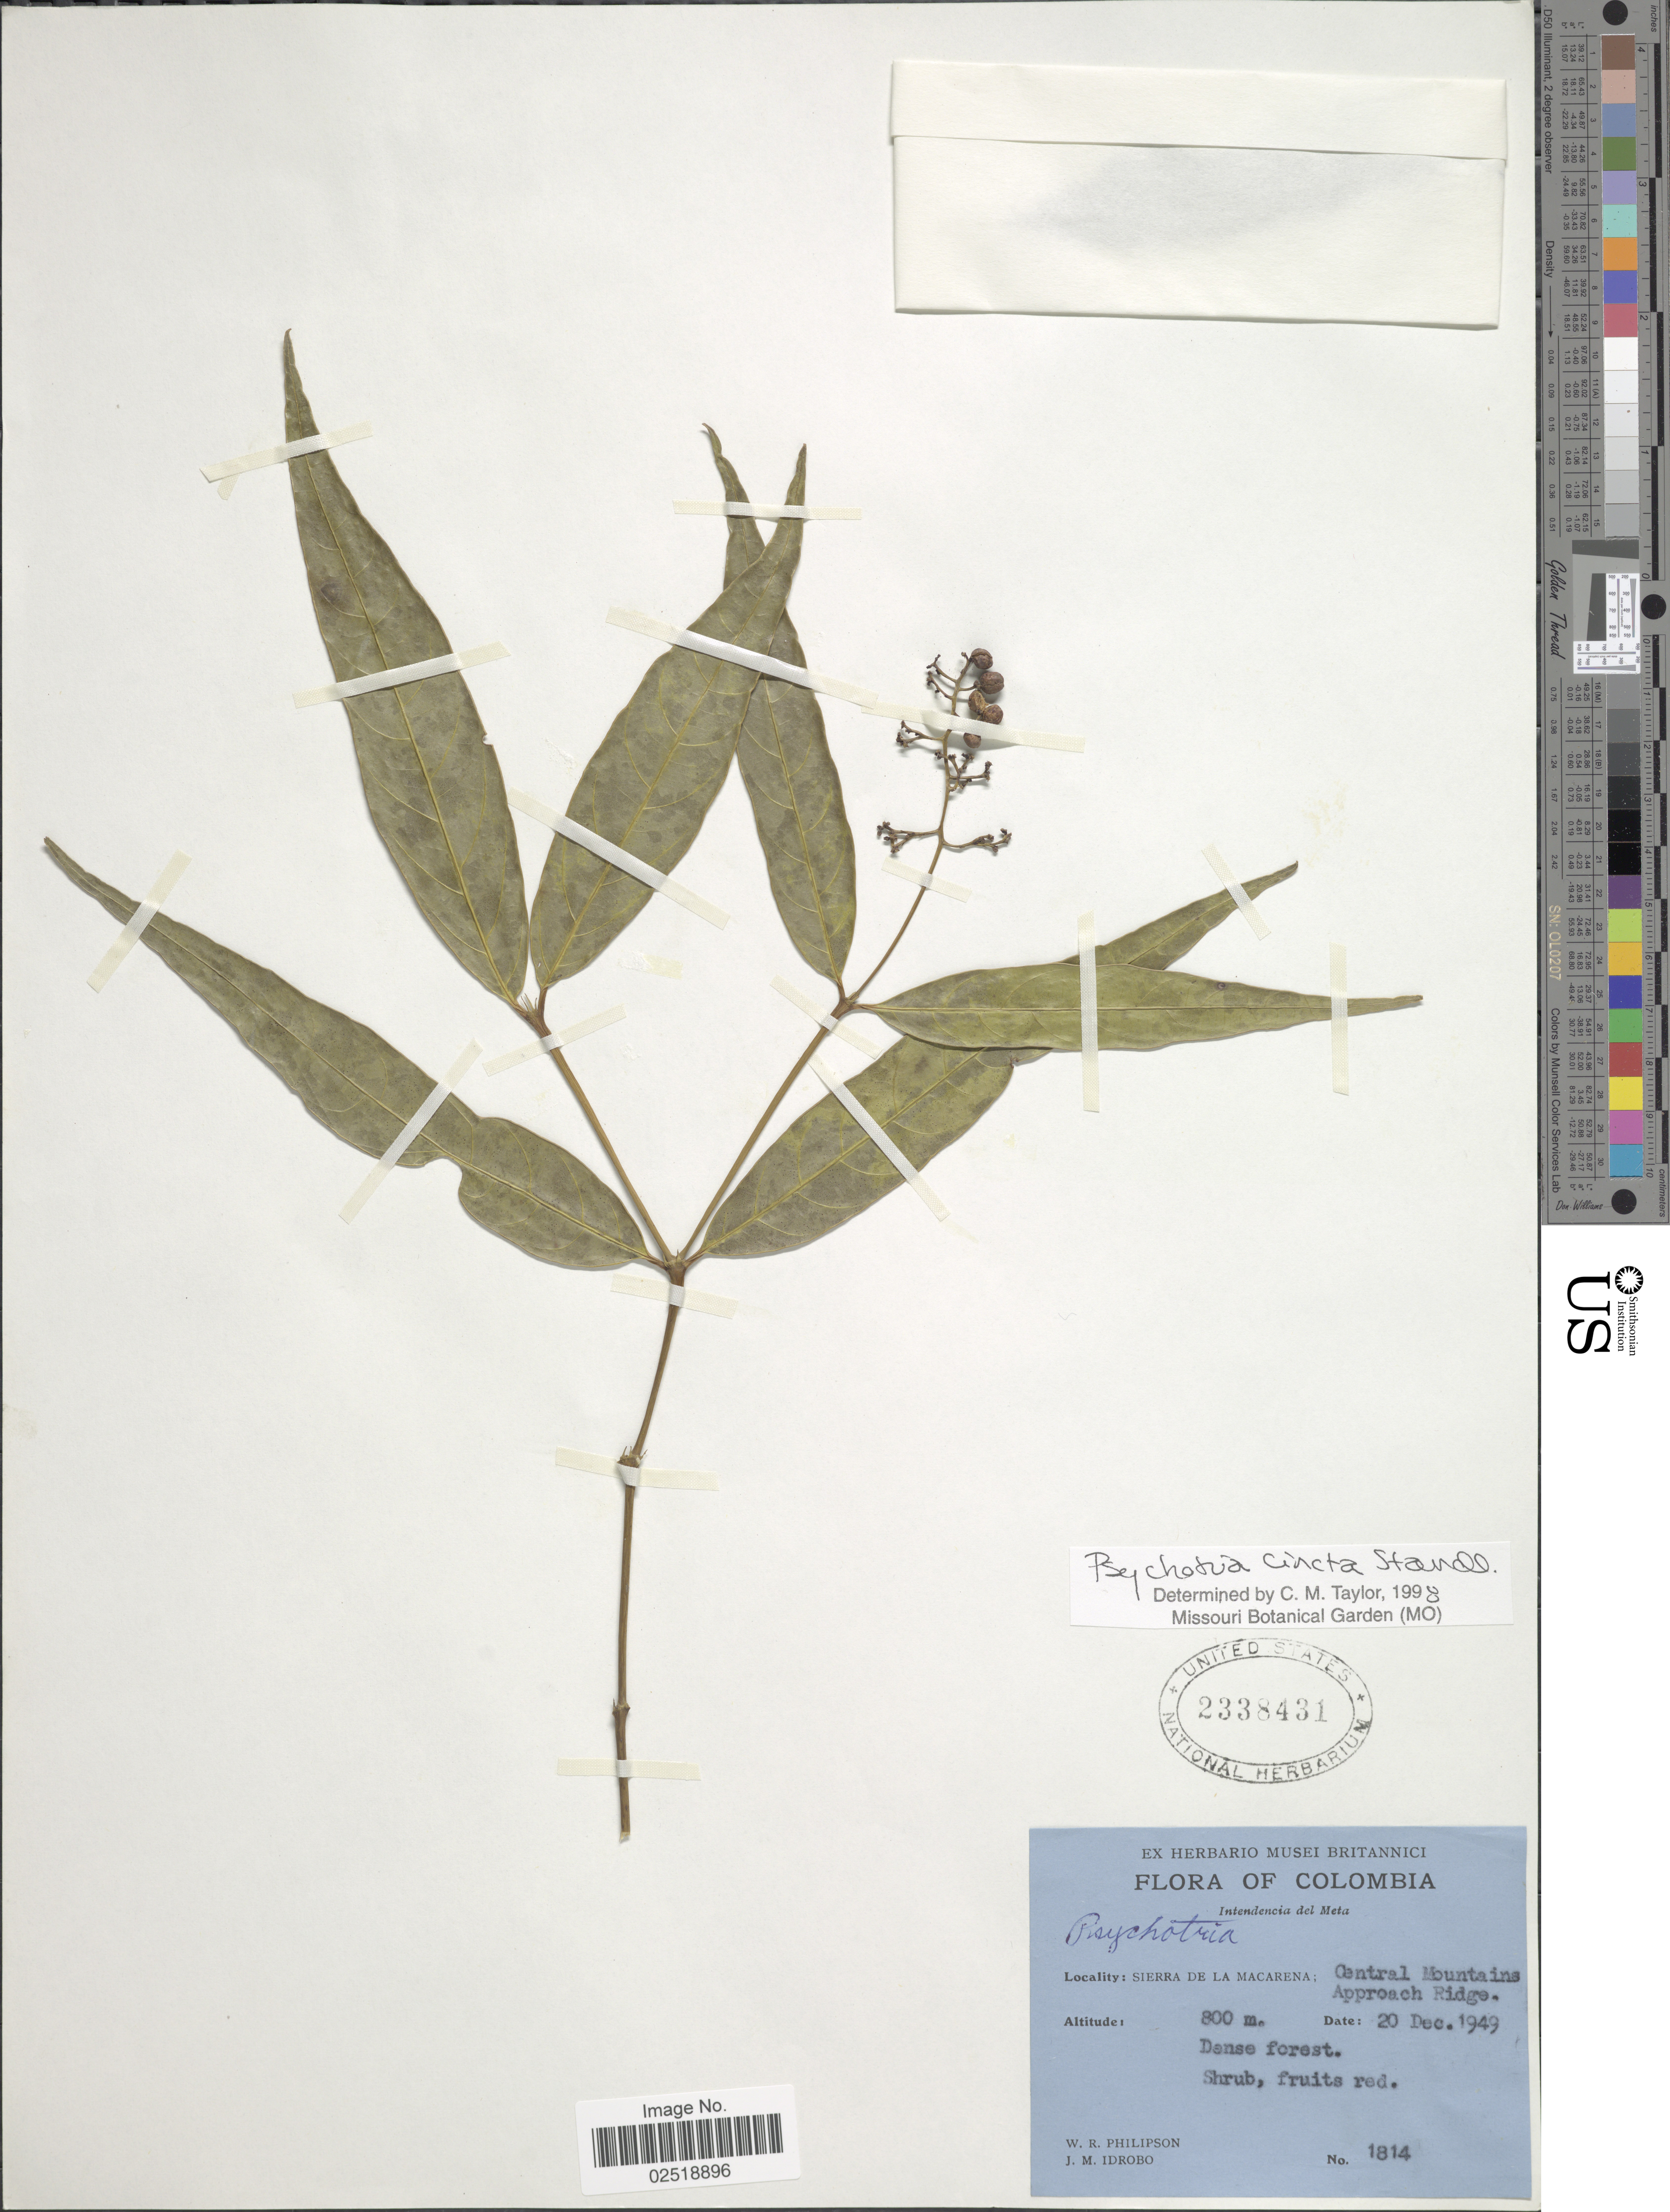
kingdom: Plantae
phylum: Tracheophyta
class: Magnoliopsida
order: Gentianales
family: Rubiaceae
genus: Psychotria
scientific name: Psychotria cincta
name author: Standl.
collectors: W. R. Philipson & J. M. Idrobo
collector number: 1814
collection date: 1949-12-20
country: Colombia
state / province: Meta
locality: Intendencia del Meta, Sierra De La Macarena; Central Mountains Approach Ridge, Dense forest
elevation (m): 800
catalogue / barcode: US 2338431